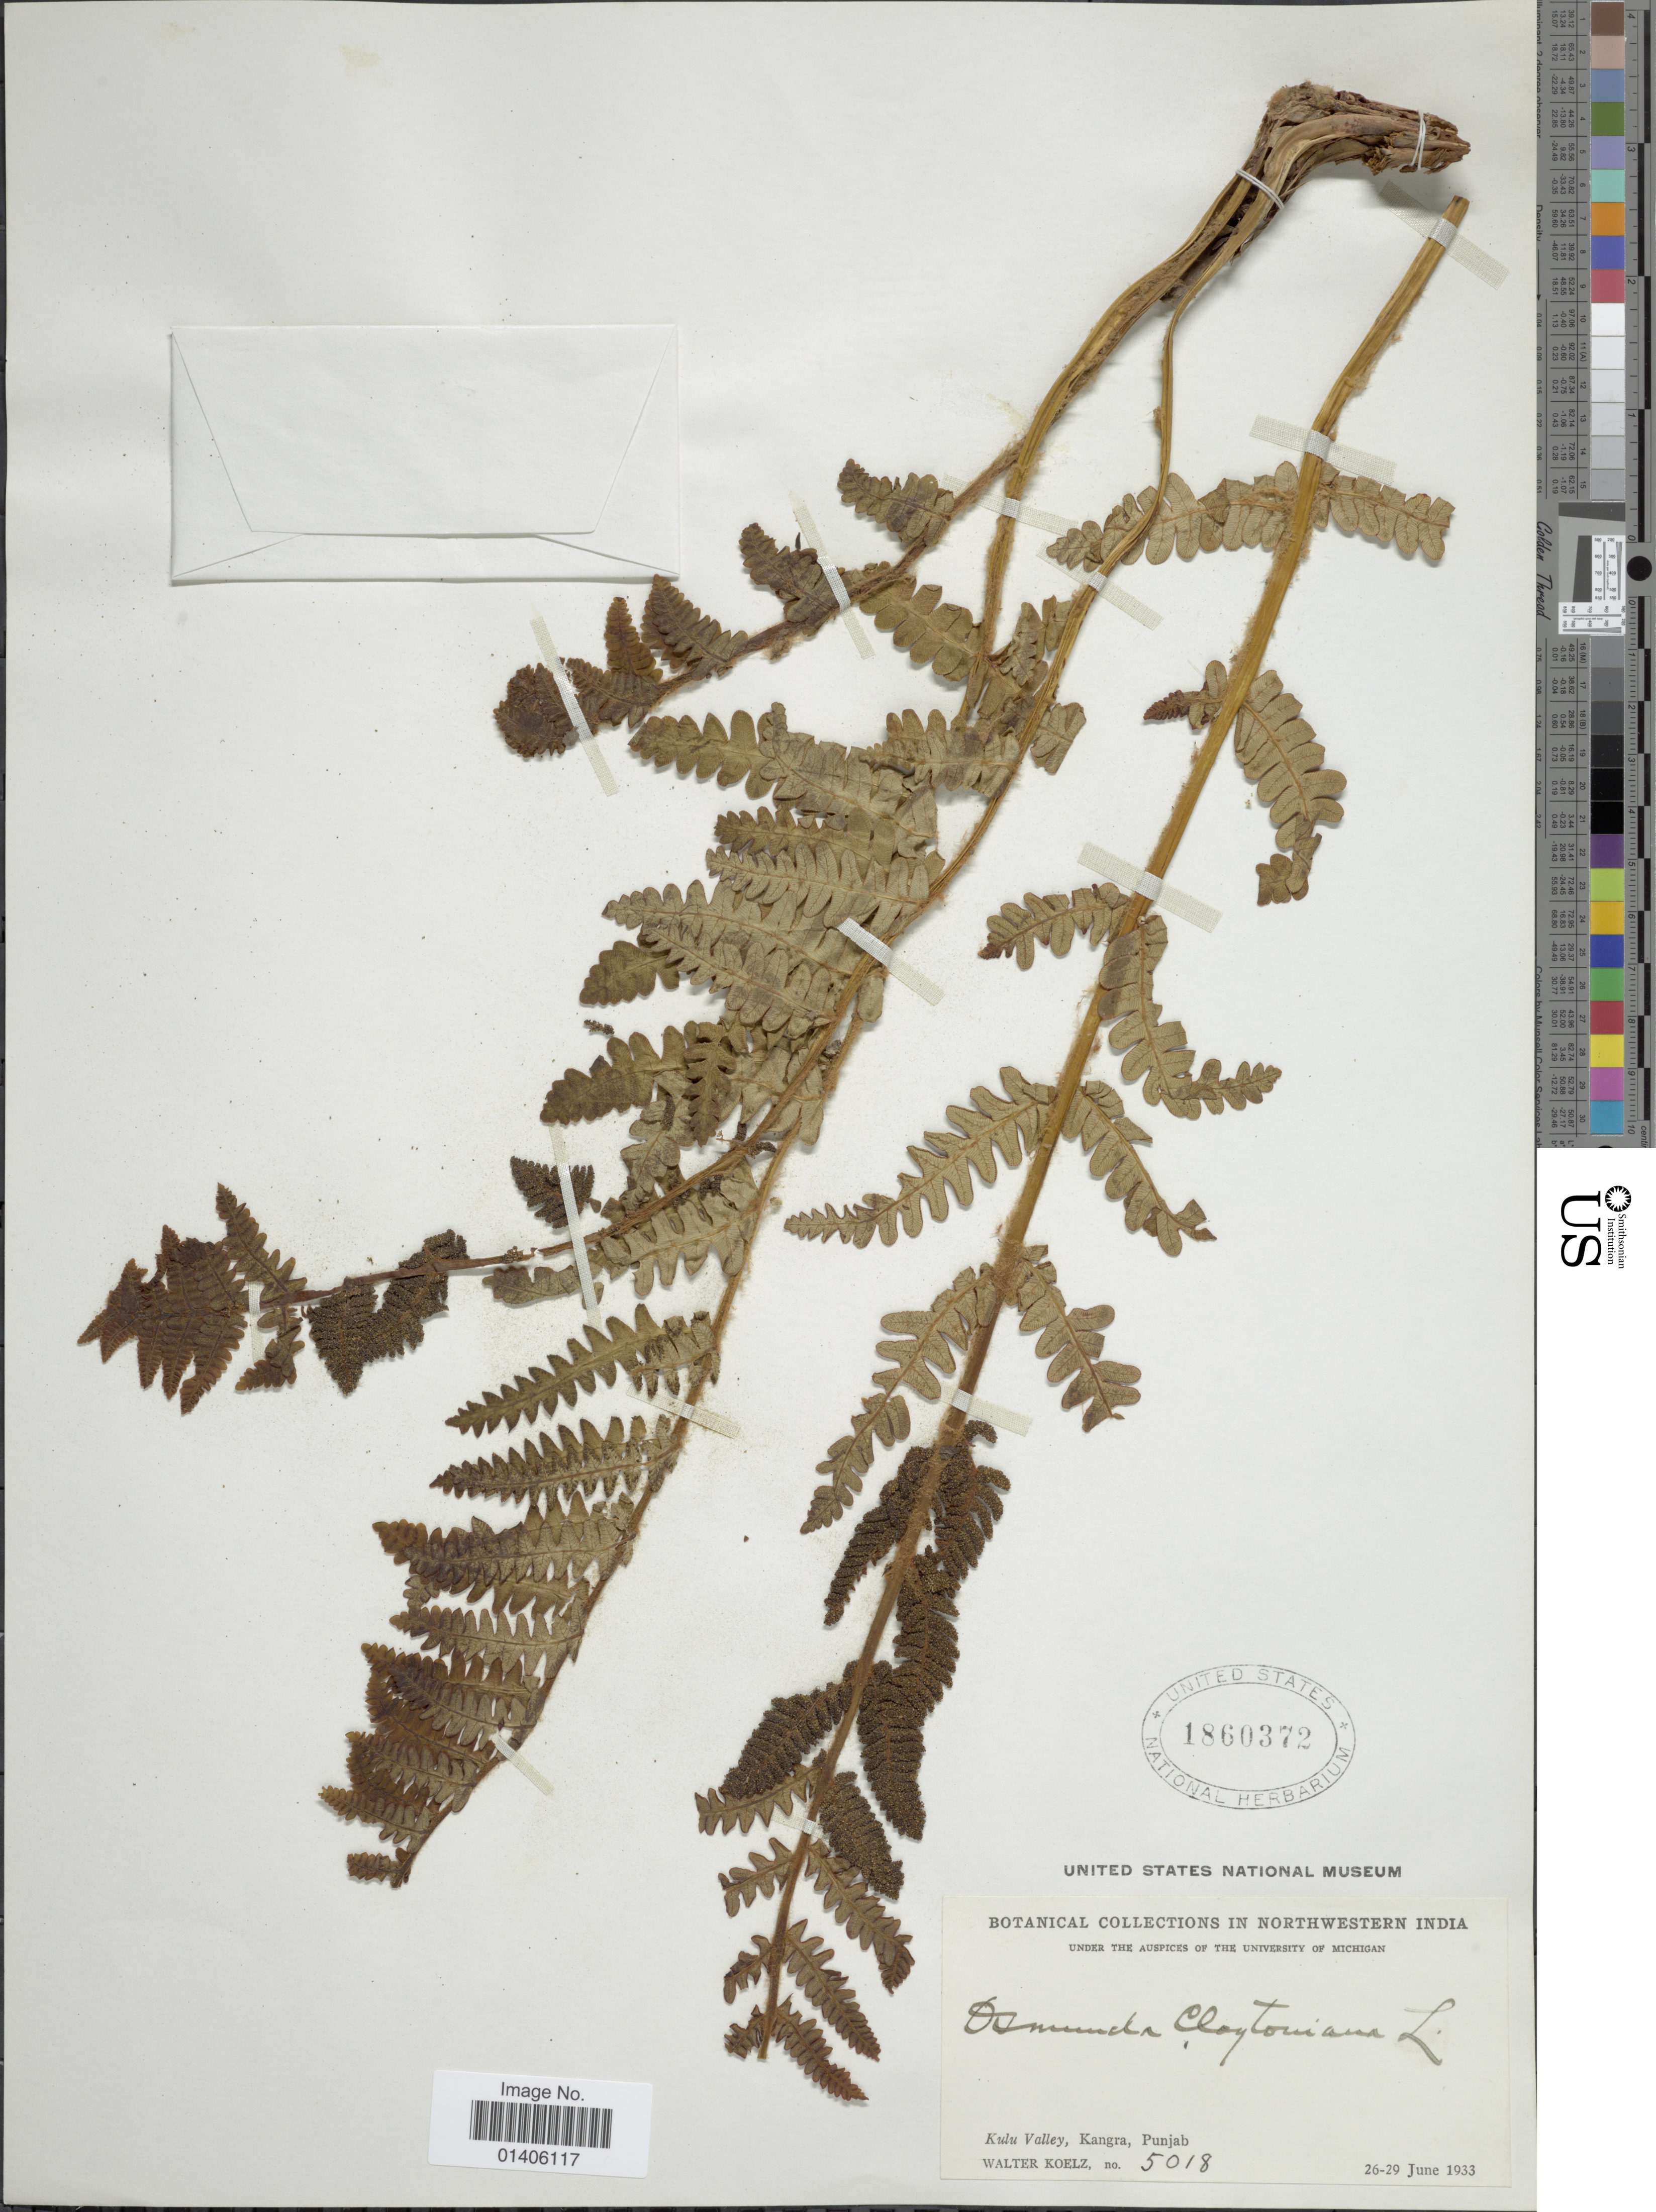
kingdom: Plantae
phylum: Tracheophyta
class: Polypodiopsida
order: Osmundales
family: Osmundaceae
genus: Osmunda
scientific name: Osmunda claytoniana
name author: (L.) Tagawa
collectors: W. N. Koelz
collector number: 5018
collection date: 1933-06-26/1933-06-29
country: India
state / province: Himachal Pradesh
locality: Kulu Valley, Kangra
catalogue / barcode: US 1860372